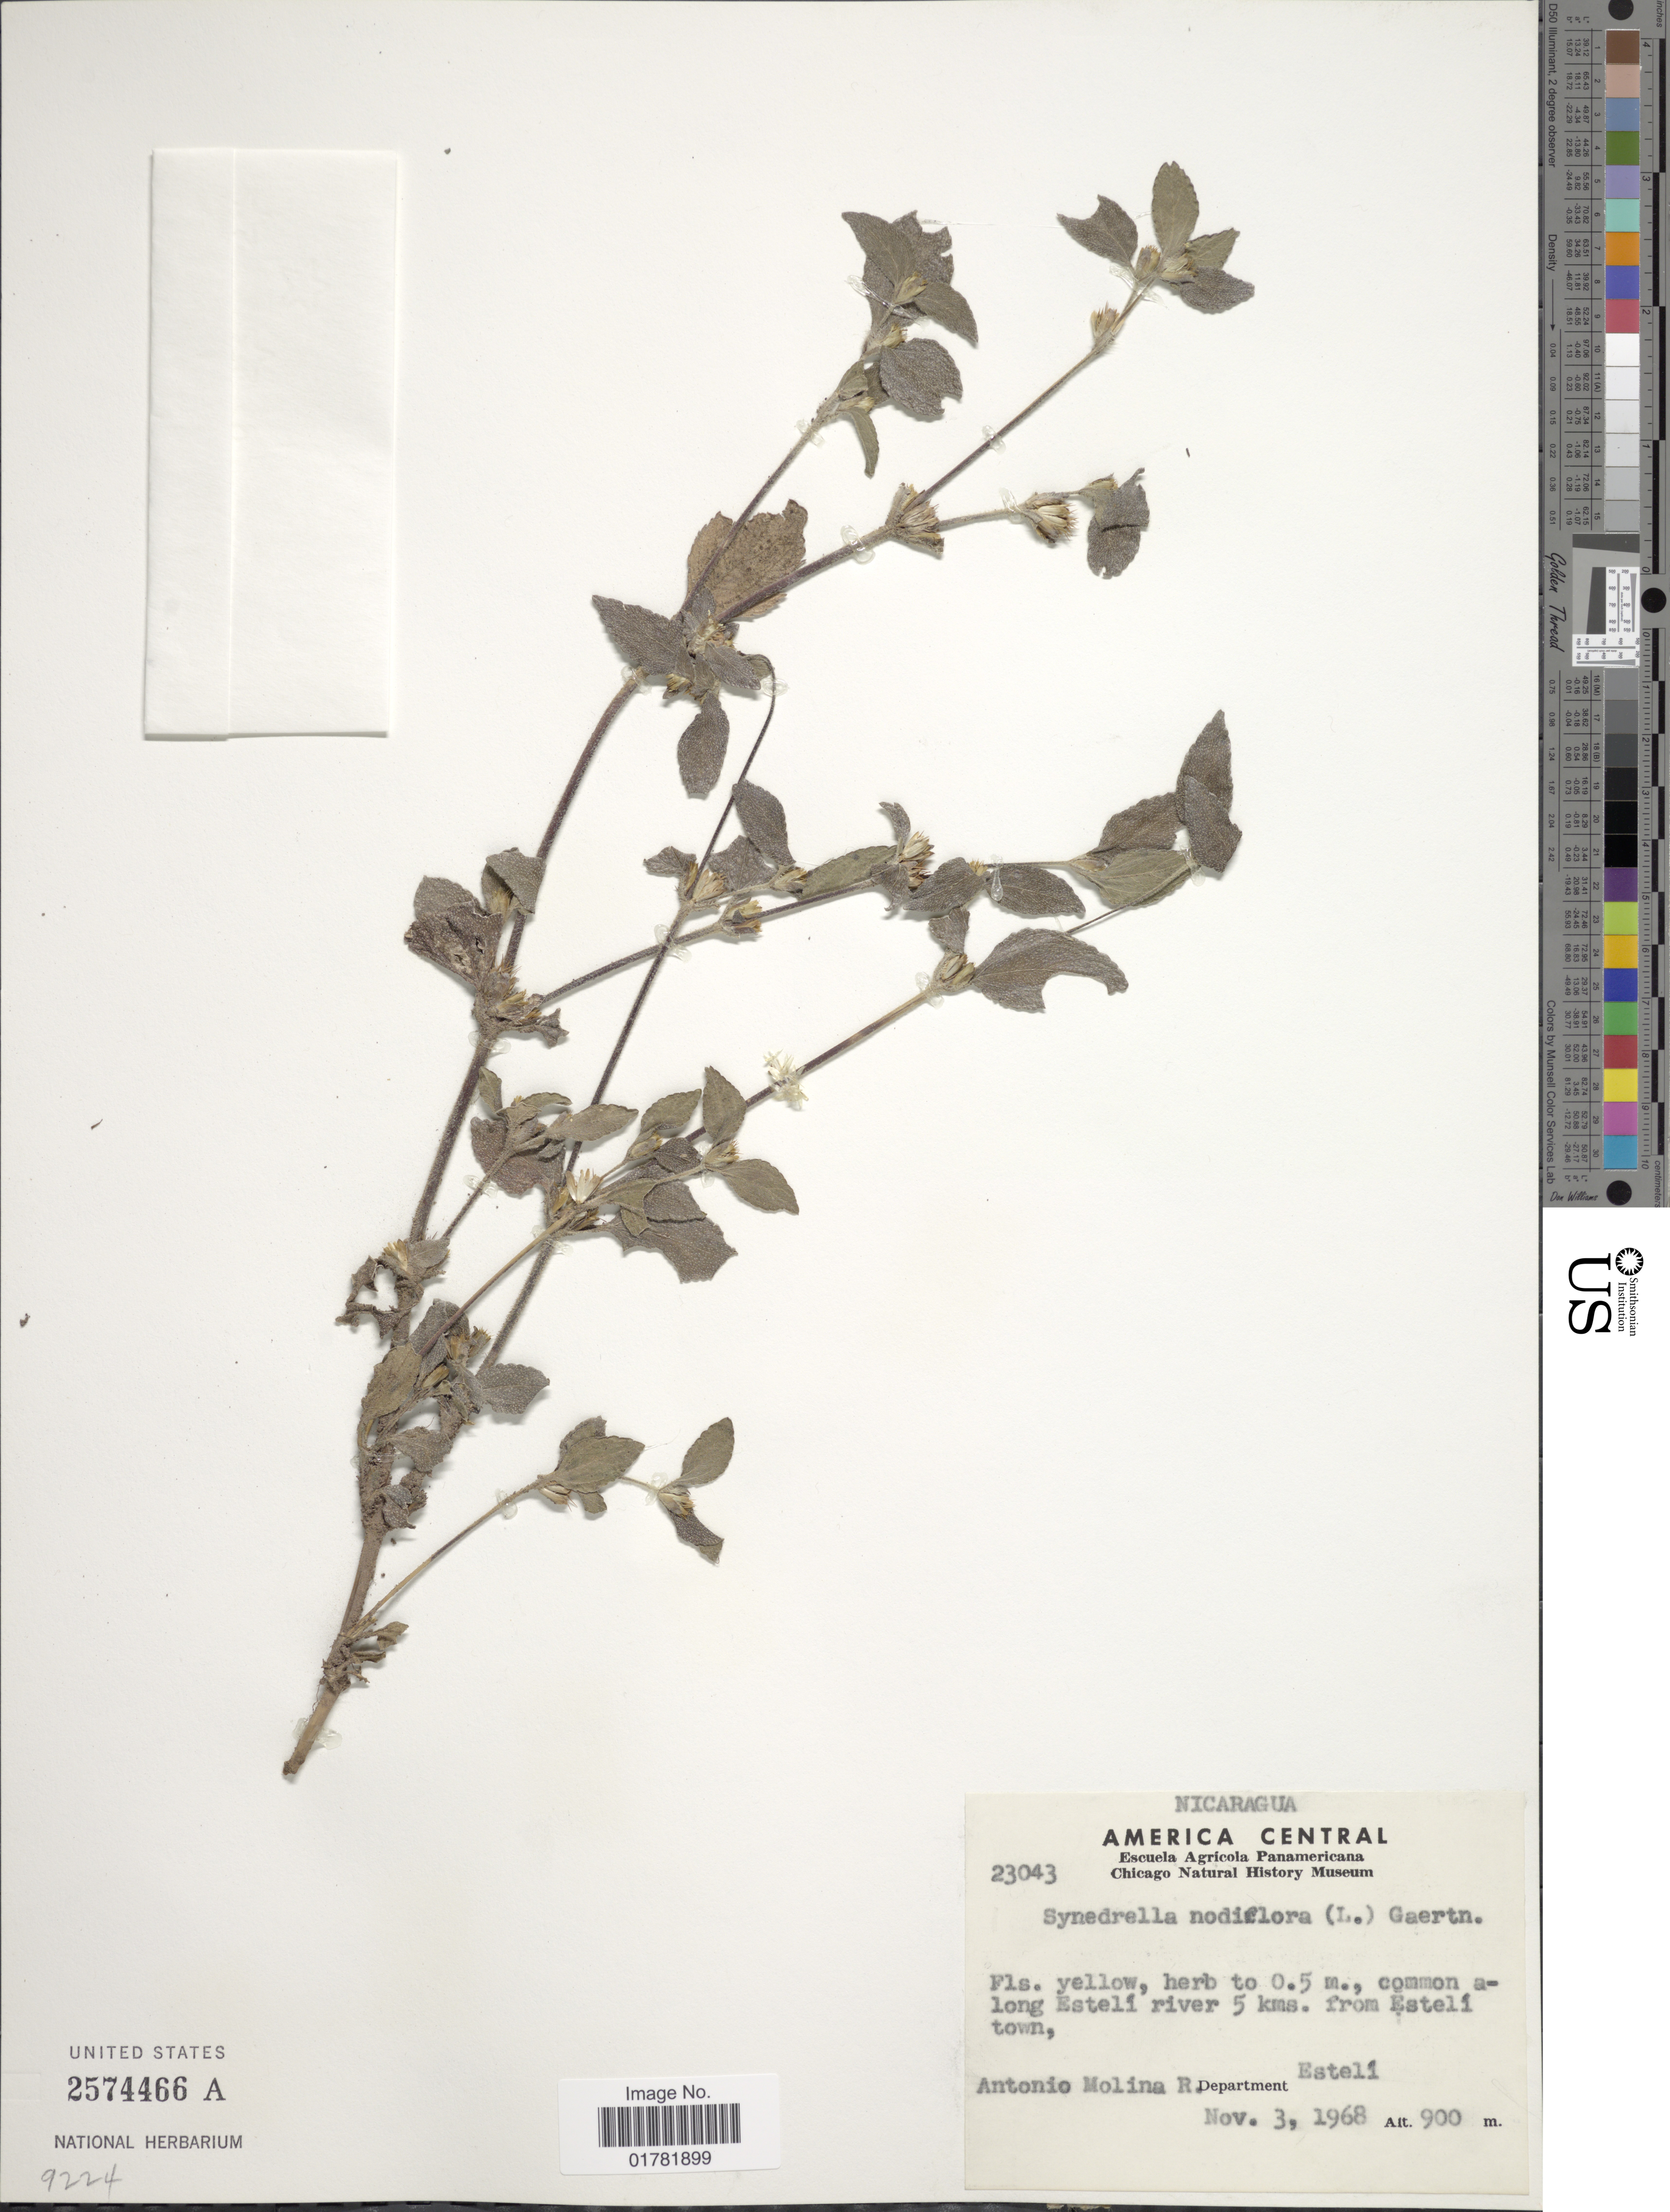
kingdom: Plantae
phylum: Tracheophyta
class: Magnoliopsida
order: Asterales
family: Asteraceae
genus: Synedrella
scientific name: Synedrella nodiflora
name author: (L.) Gaertn.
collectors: A. Molina R.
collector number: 23043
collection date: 1968-11-03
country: Nicaragua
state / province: Esteli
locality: Common along Estelí river 5 kms from Estelí town, Department Estelí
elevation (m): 900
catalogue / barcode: US 2574466A